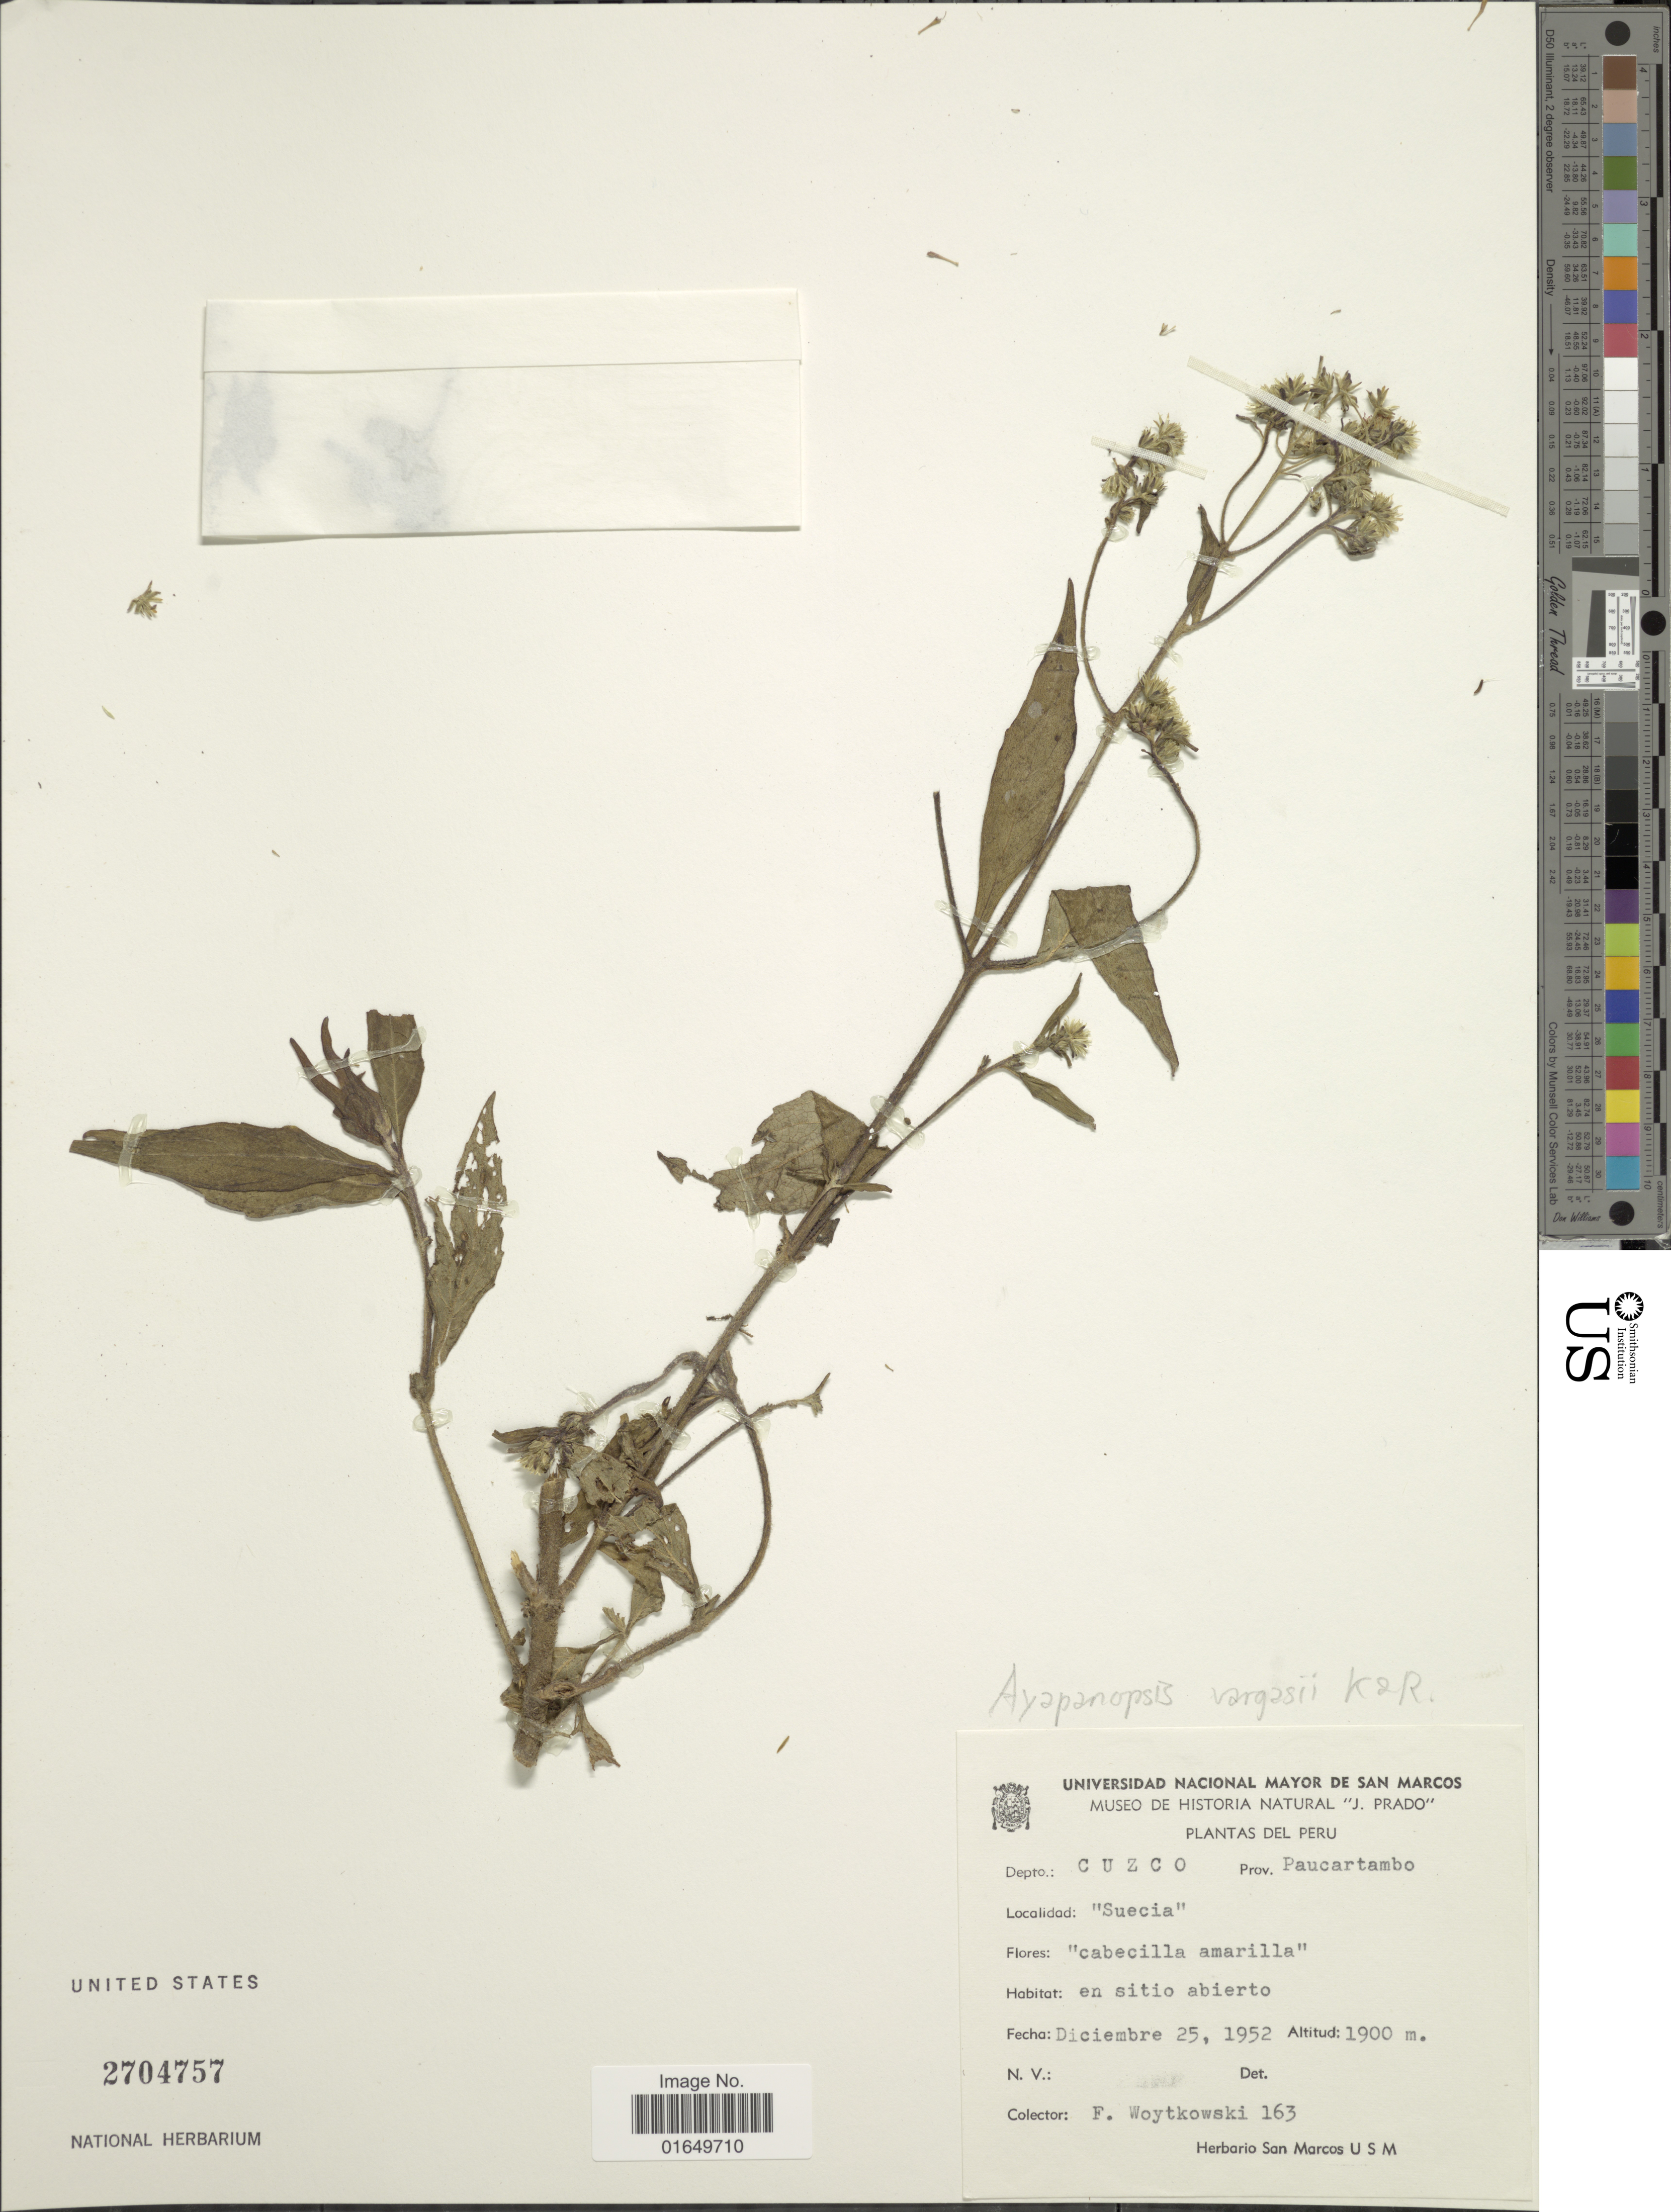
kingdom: Plantae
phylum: Tracheophyta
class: Magnoliopsida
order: Asterales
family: Asteraceae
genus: Ayapanopsis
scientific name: Ayapanopsis vargasii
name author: R.M. King & H. Rob.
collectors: F. Woytkowski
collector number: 163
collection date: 1952-12-25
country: Peru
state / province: Cusco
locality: Prov. Paucartambo. "Suecia"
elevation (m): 1900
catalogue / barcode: US 2704757